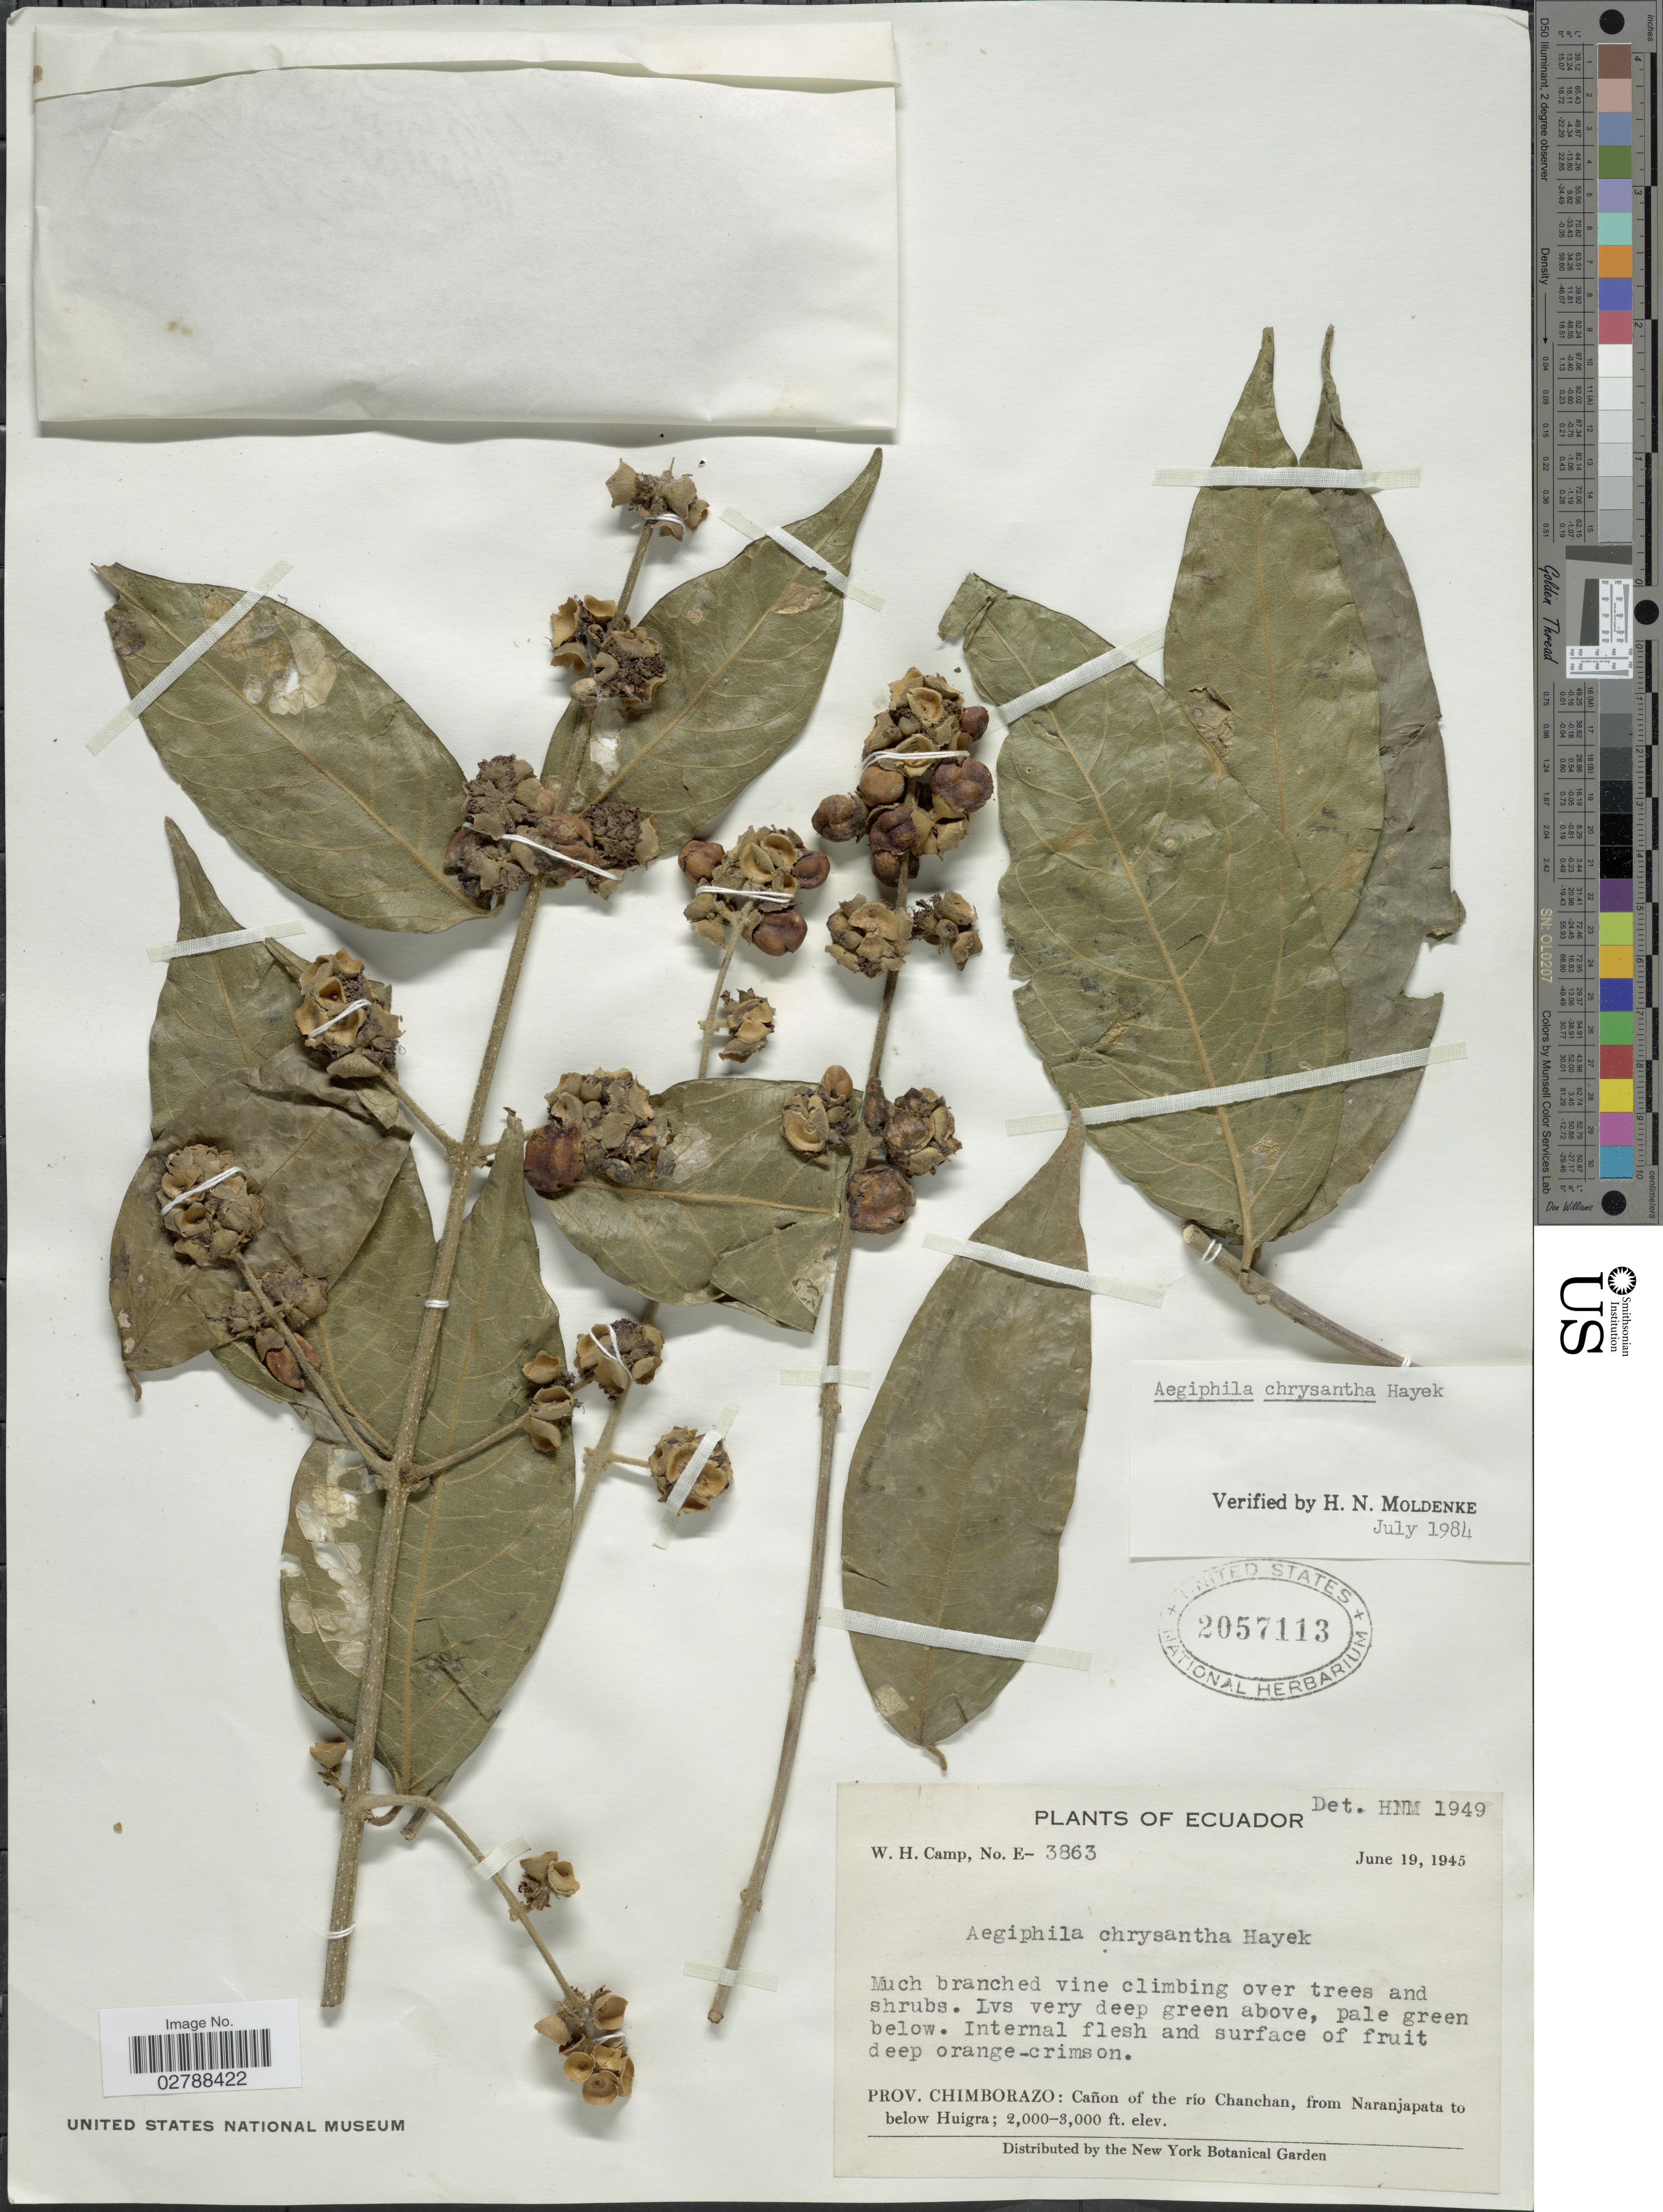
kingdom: Plantae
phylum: Tracheophyta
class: Magnoliopsida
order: Lamiales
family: Lamiaceae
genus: Aegiphila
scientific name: Aegiphila chrysantha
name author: Hayek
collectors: W. H. Camp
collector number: E-3863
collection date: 1945-06-19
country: Ecuador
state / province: Chimborazo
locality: Cañon of the río Chanchan, from Naranjapata to below Huigra.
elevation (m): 610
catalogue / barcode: US 2057113